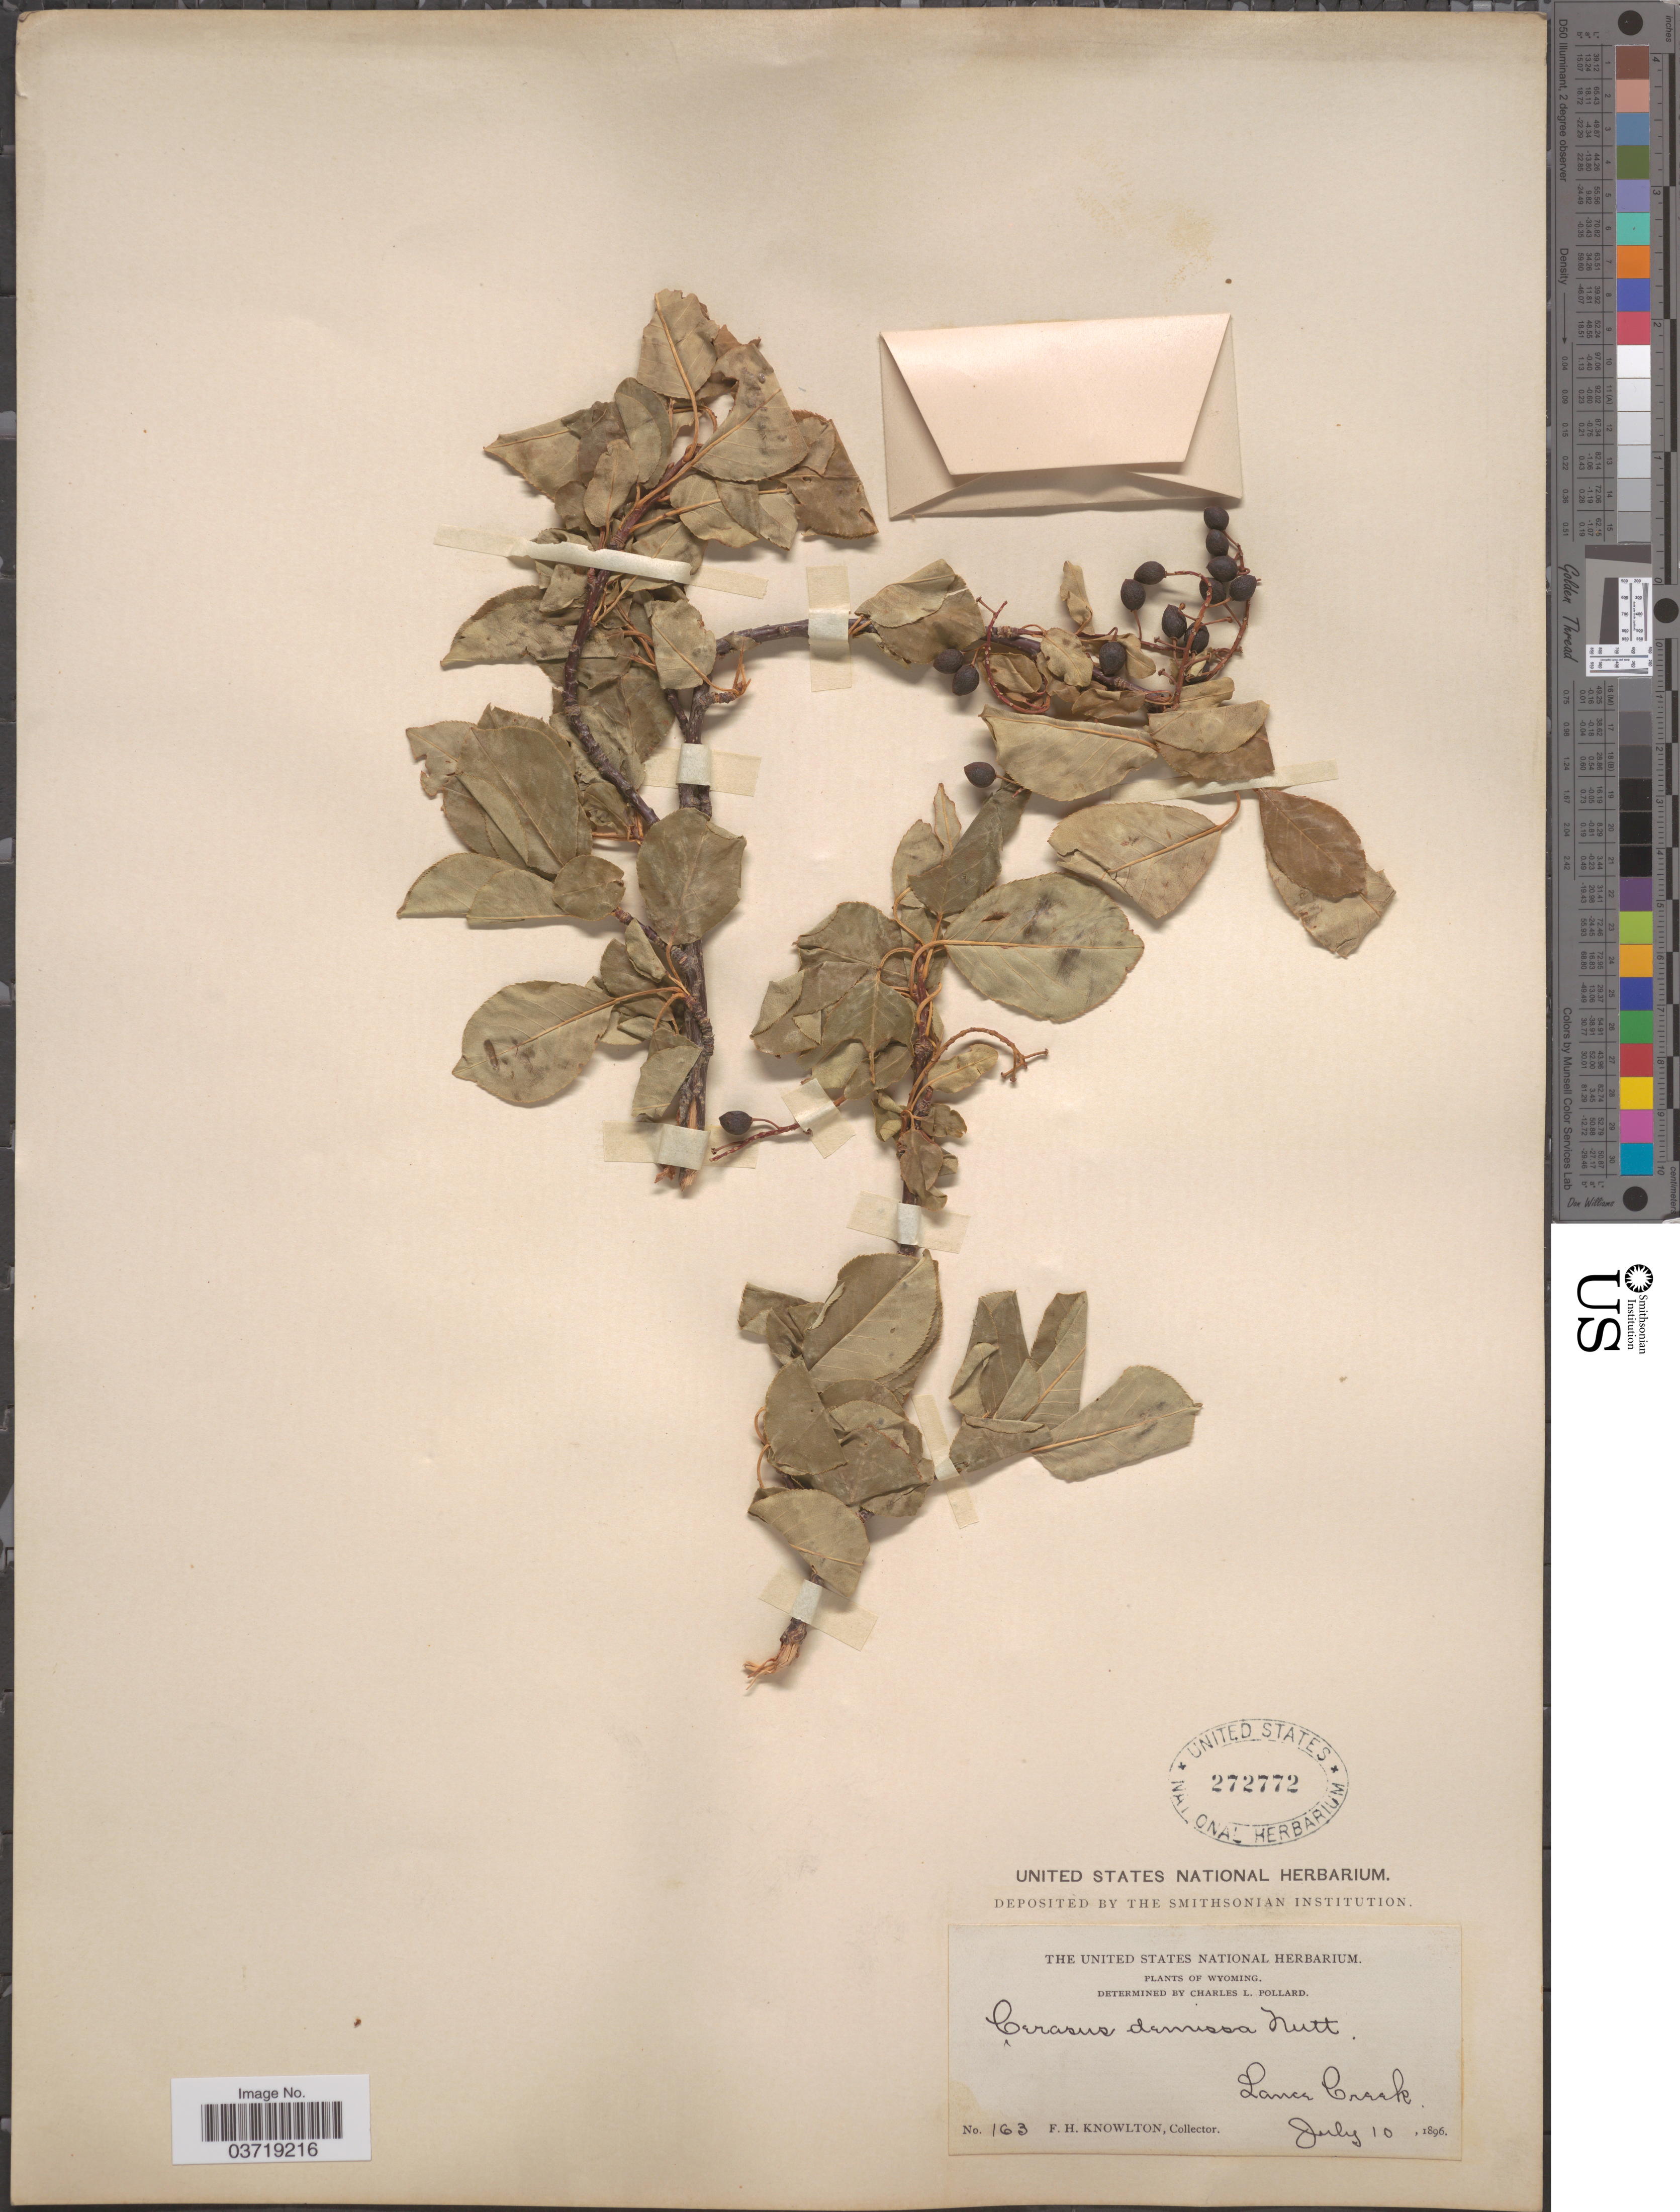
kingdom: Plantae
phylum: Tracheophyta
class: Magnoliopsida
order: Rosales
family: Rosaceae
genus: Prunus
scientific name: Prunus virginiana var. demissa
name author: (Nutt.) Torr.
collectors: F. H. Knowlton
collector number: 163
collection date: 1896-07-10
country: United States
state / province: Wyoming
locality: Lance Creek.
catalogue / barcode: US 272772